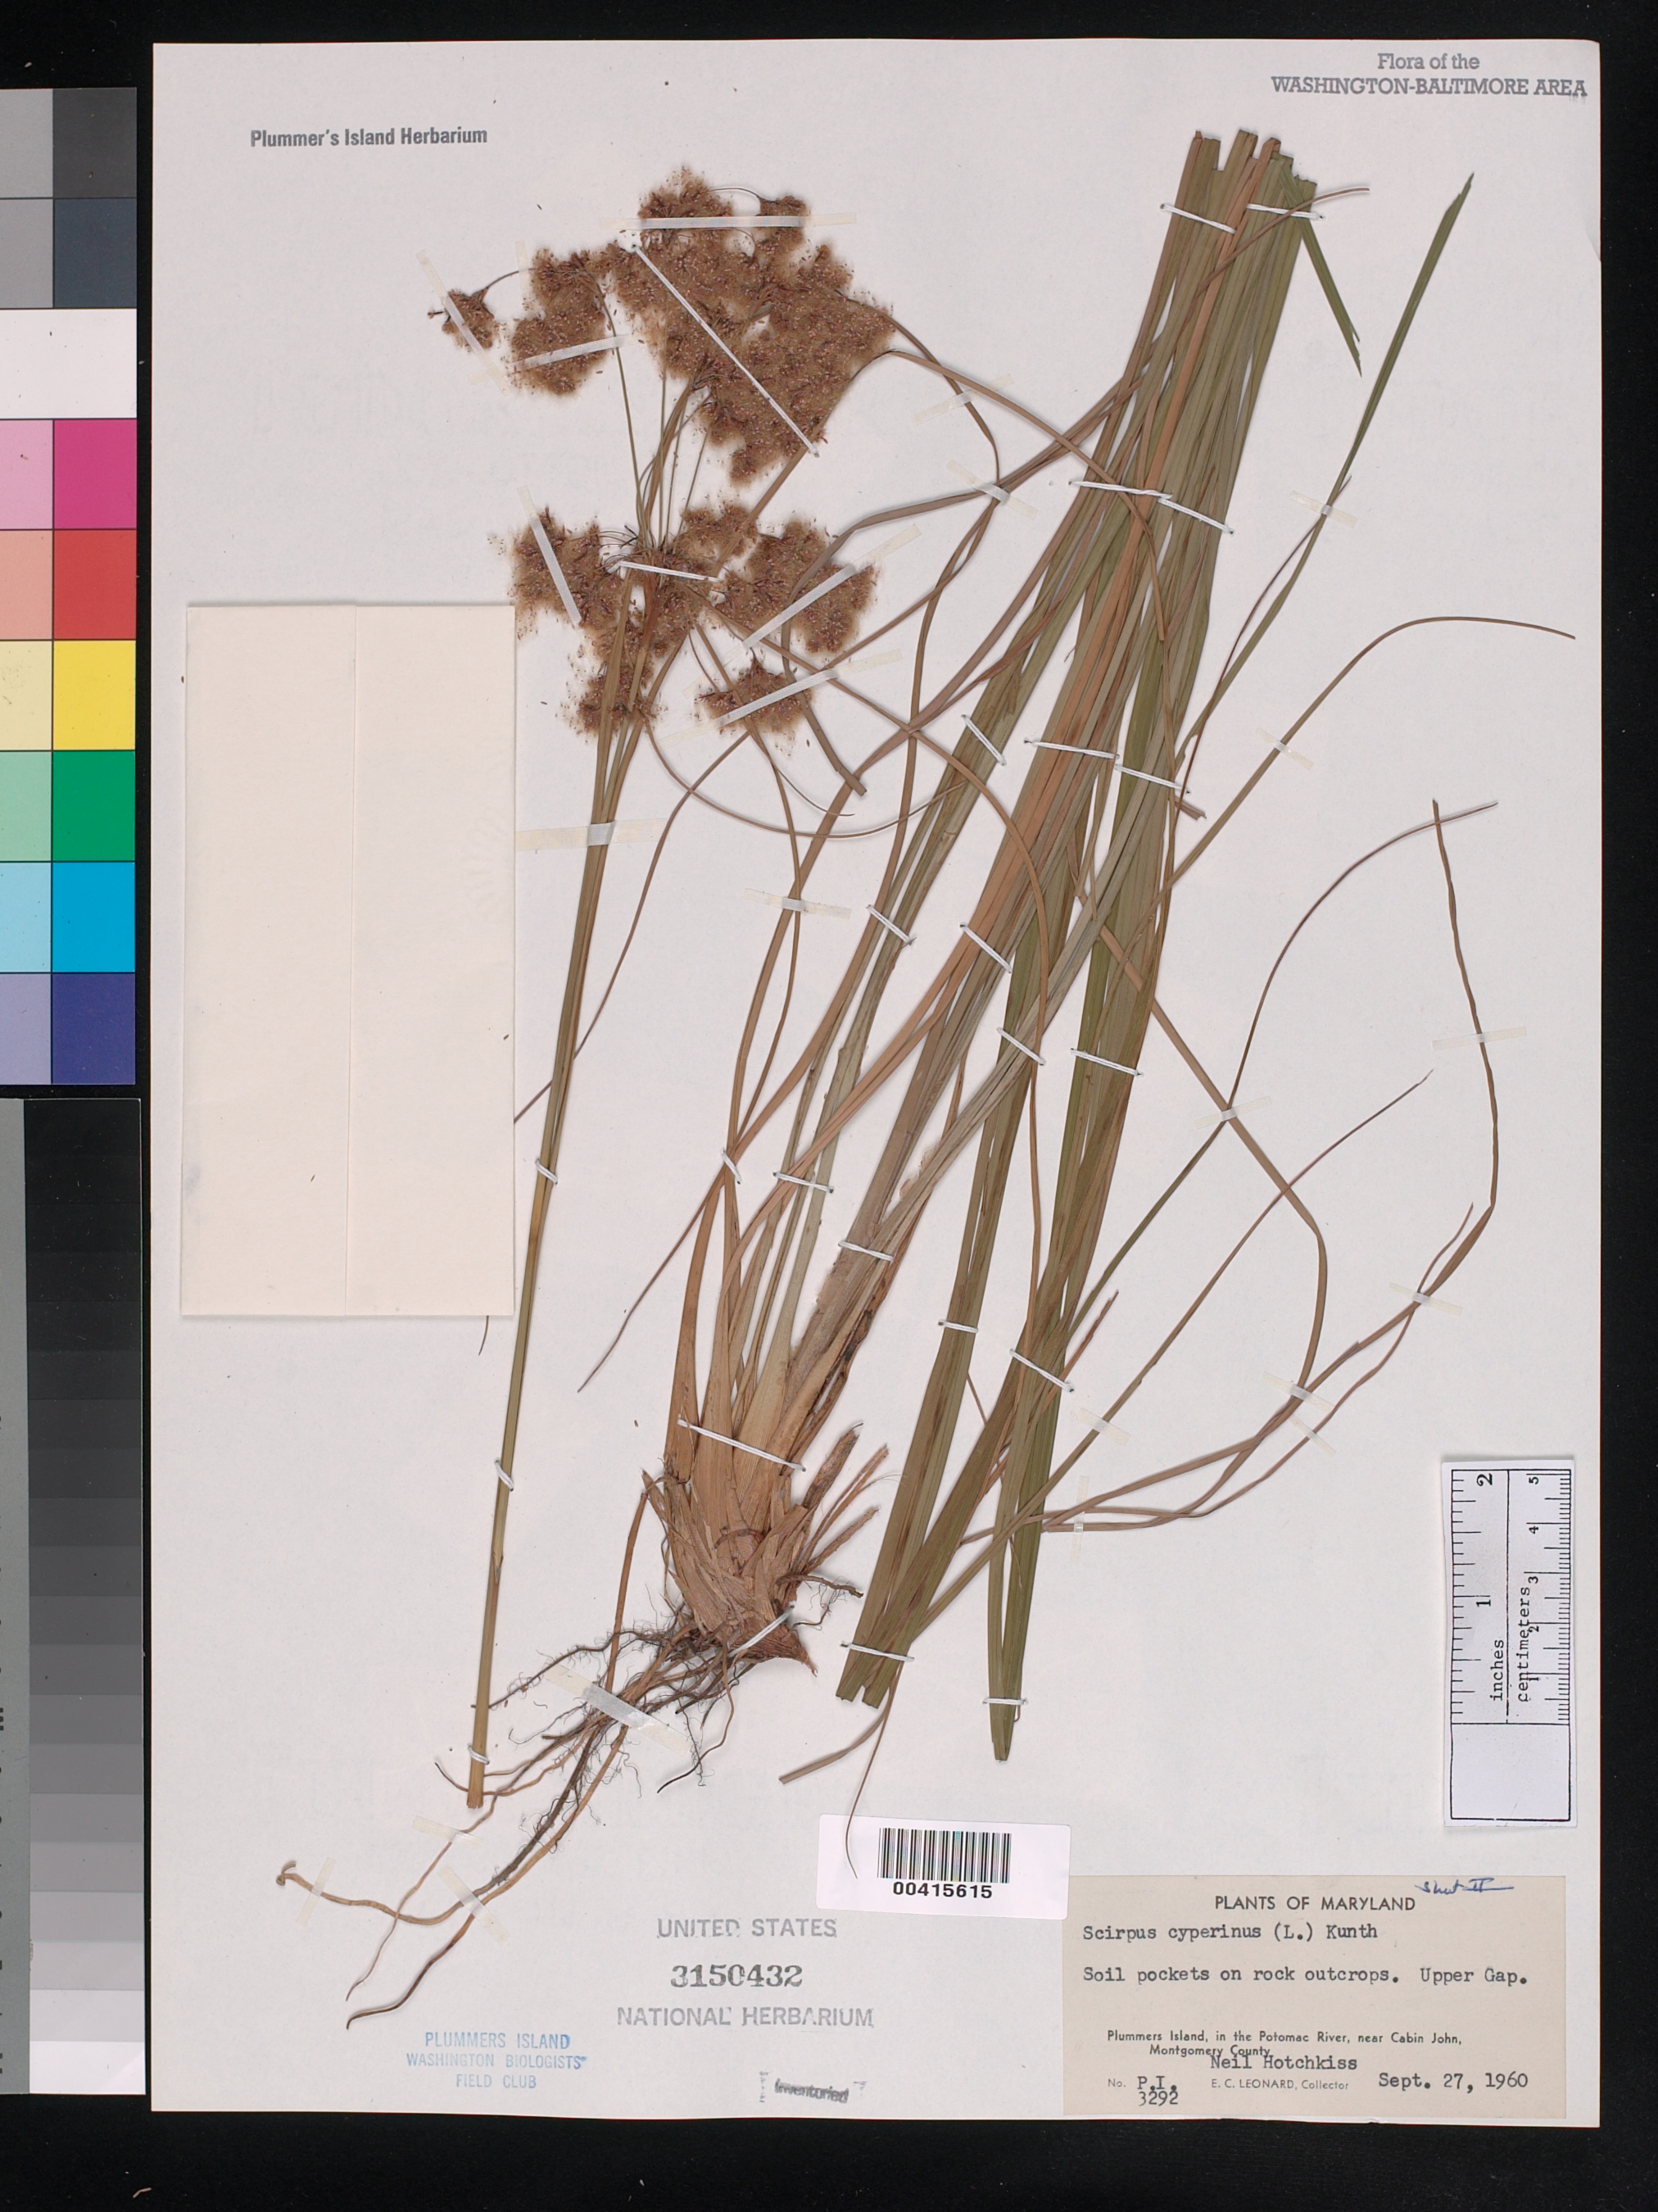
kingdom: Plantae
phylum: Tracheophyta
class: Liliopsida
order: Poales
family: Cyperaceae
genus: Scirpus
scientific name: Scirpus cyperinus (L.) Kunth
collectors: N. Hotchkiss & E. C. Leonard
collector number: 3292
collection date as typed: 27 Sep 1960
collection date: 1960-09-27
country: United States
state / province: Maryland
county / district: Montgomery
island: Plummers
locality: Plummer's Island, Upper Gap C. & O. Canal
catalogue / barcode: US 3150432